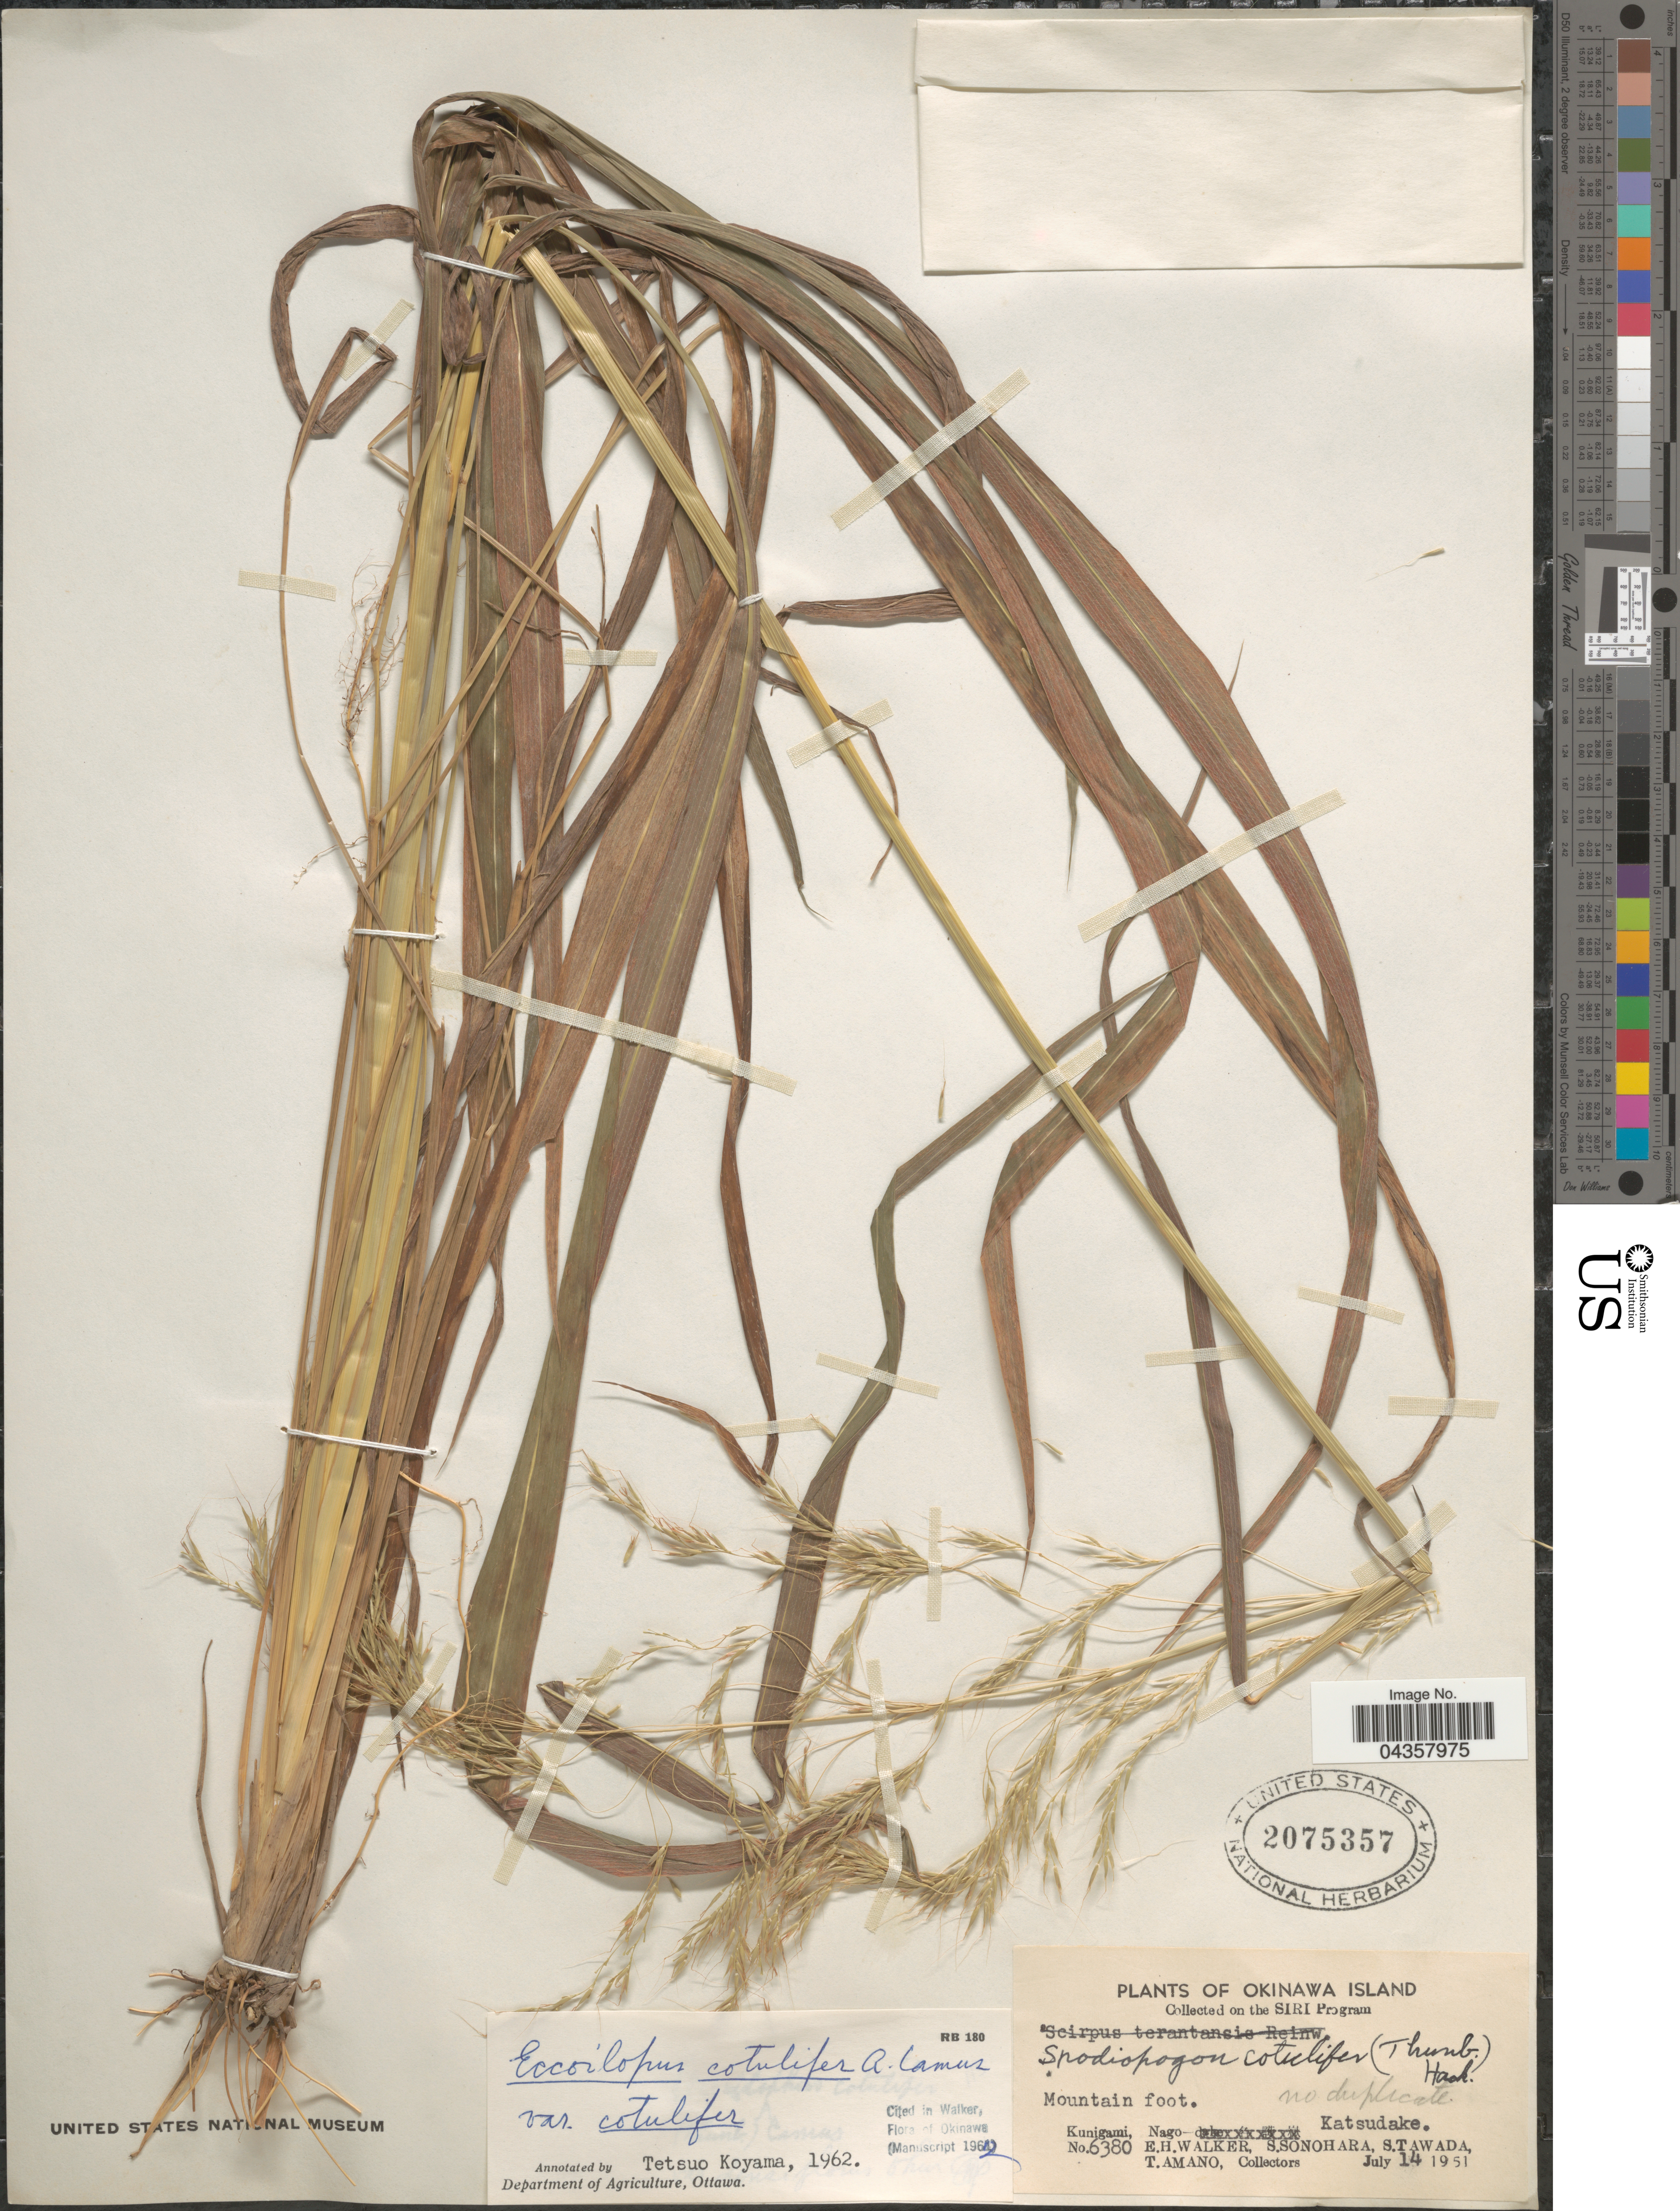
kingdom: Plantae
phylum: Tracheophyta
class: Liliopsida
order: Poales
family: Poaceae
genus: Spodiopogon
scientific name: Spodiopogon cotulifer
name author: (Thunb.) Hack.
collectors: E. H. Walker, S. Sonohara, S. Tawada & T. Amano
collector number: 6380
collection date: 1951-07-14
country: Japan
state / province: Okinawa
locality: Okinawa Island. Mountain foot. Kunigami, Nago-Katsudake.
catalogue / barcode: US 2075357